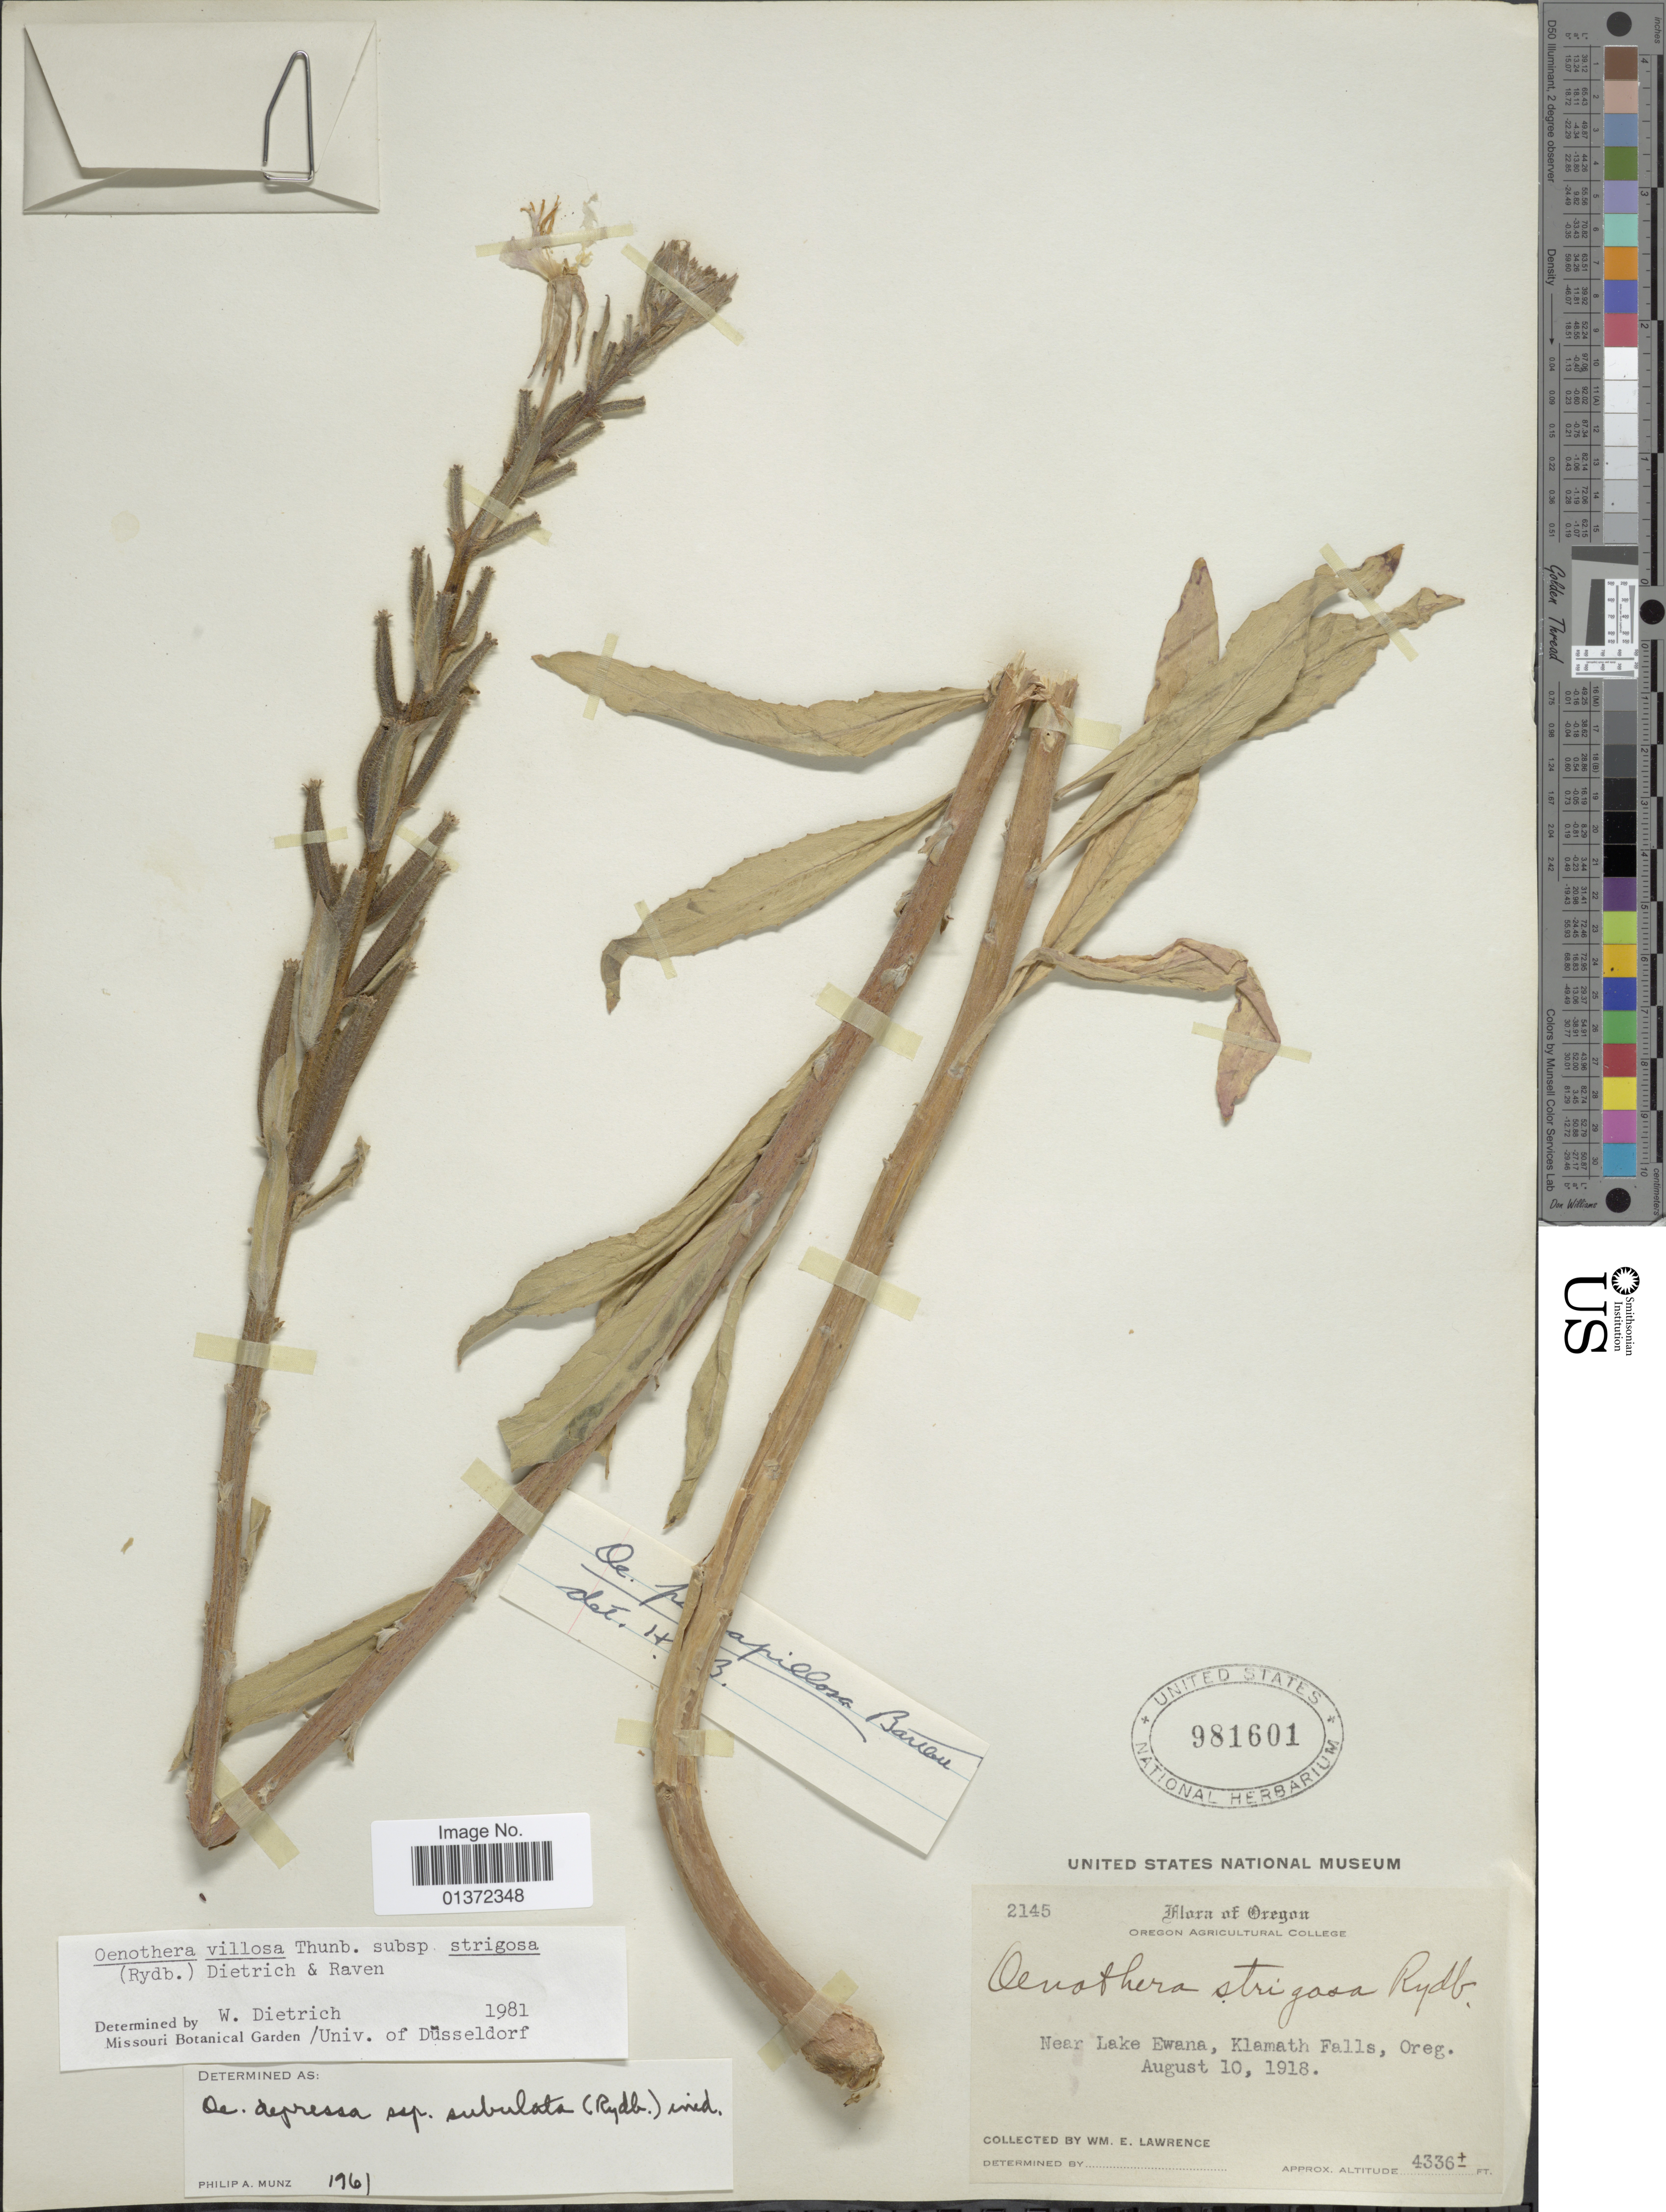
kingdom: Plantae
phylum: Tracheophyta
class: Magnoliopsida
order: Myrtales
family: Onagraceae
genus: Oenothera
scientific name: Oenothera villosa subsp. strigosa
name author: (Rydb.) W. Dietr. & P.H. Raven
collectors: W. Lawrence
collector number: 2145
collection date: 1918-08-10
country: United States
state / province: Oregon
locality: Near Lake Ewana, Klamath Falls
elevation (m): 4336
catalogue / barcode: US 981601